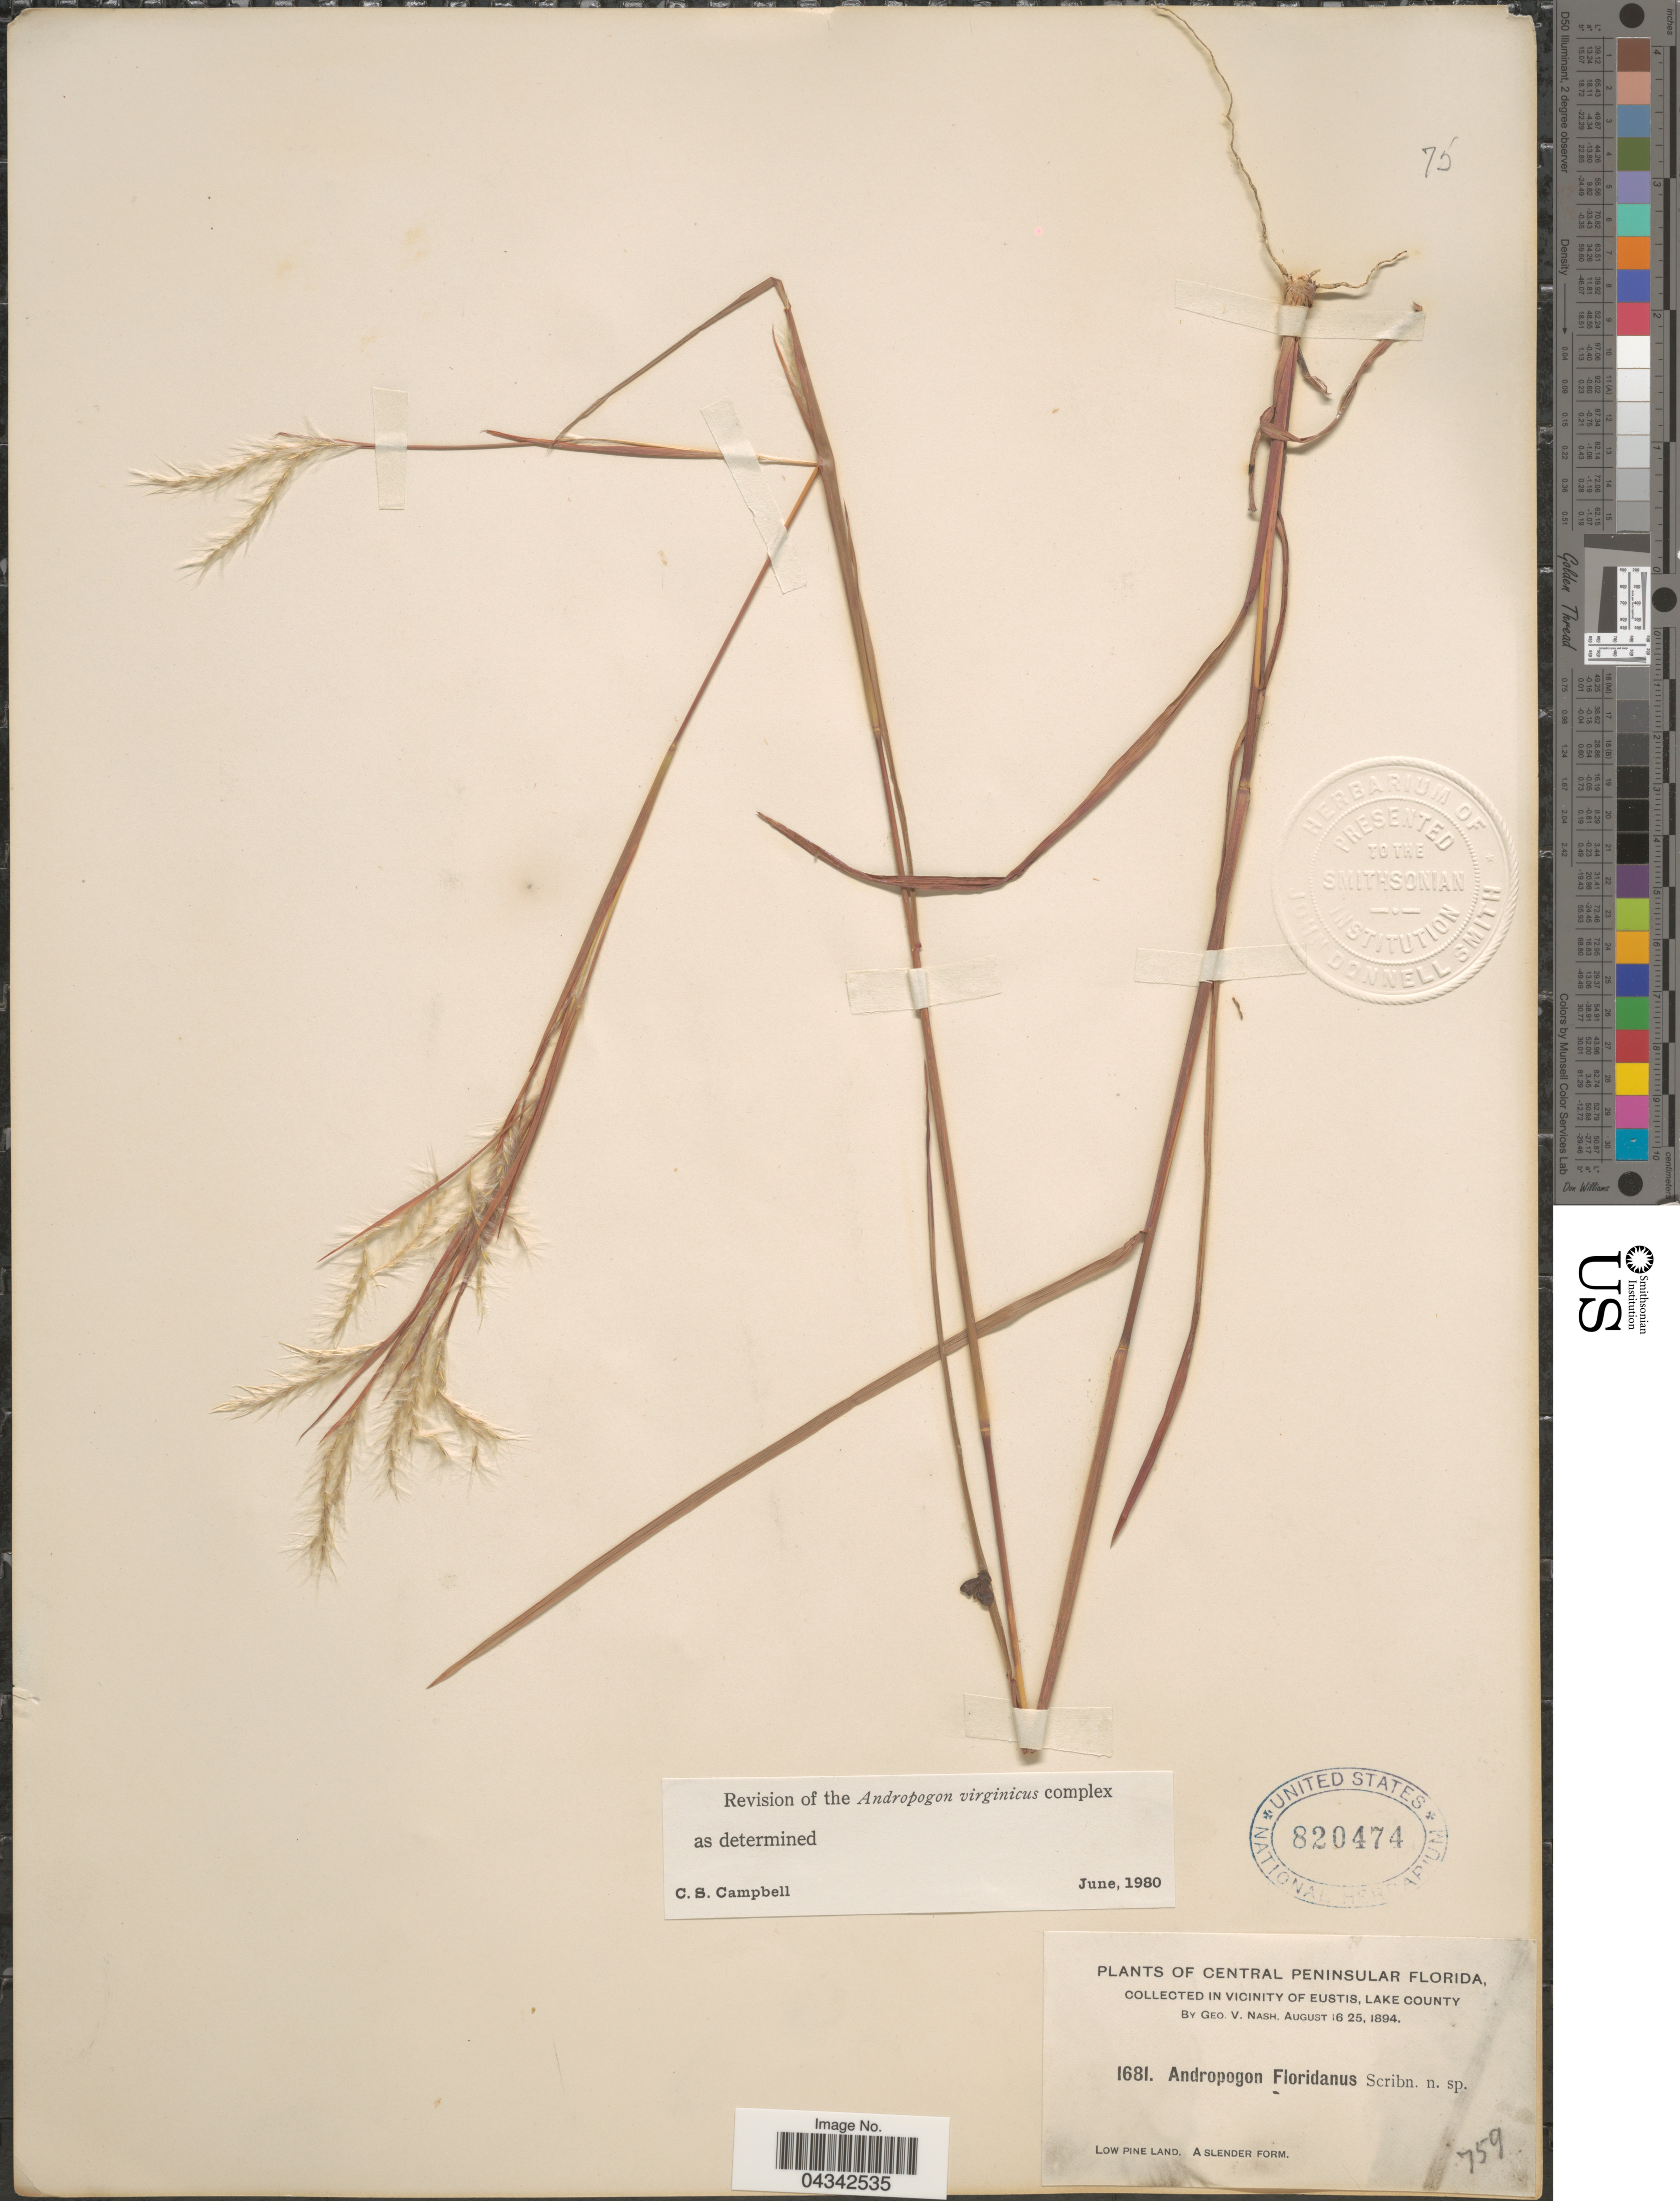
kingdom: Plantae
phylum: Tracheophyta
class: Liliopsida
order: Poales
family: Poaceae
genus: Andropogon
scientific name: Andropogon floridanus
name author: Scribn.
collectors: G. V. Nash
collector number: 1681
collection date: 1894-08-16/1894-08-25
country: United States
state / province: Florida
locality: Central Peninsular Florida, in vicinity of Eustis, Lake County. Low pine land.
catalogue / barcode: US 820474